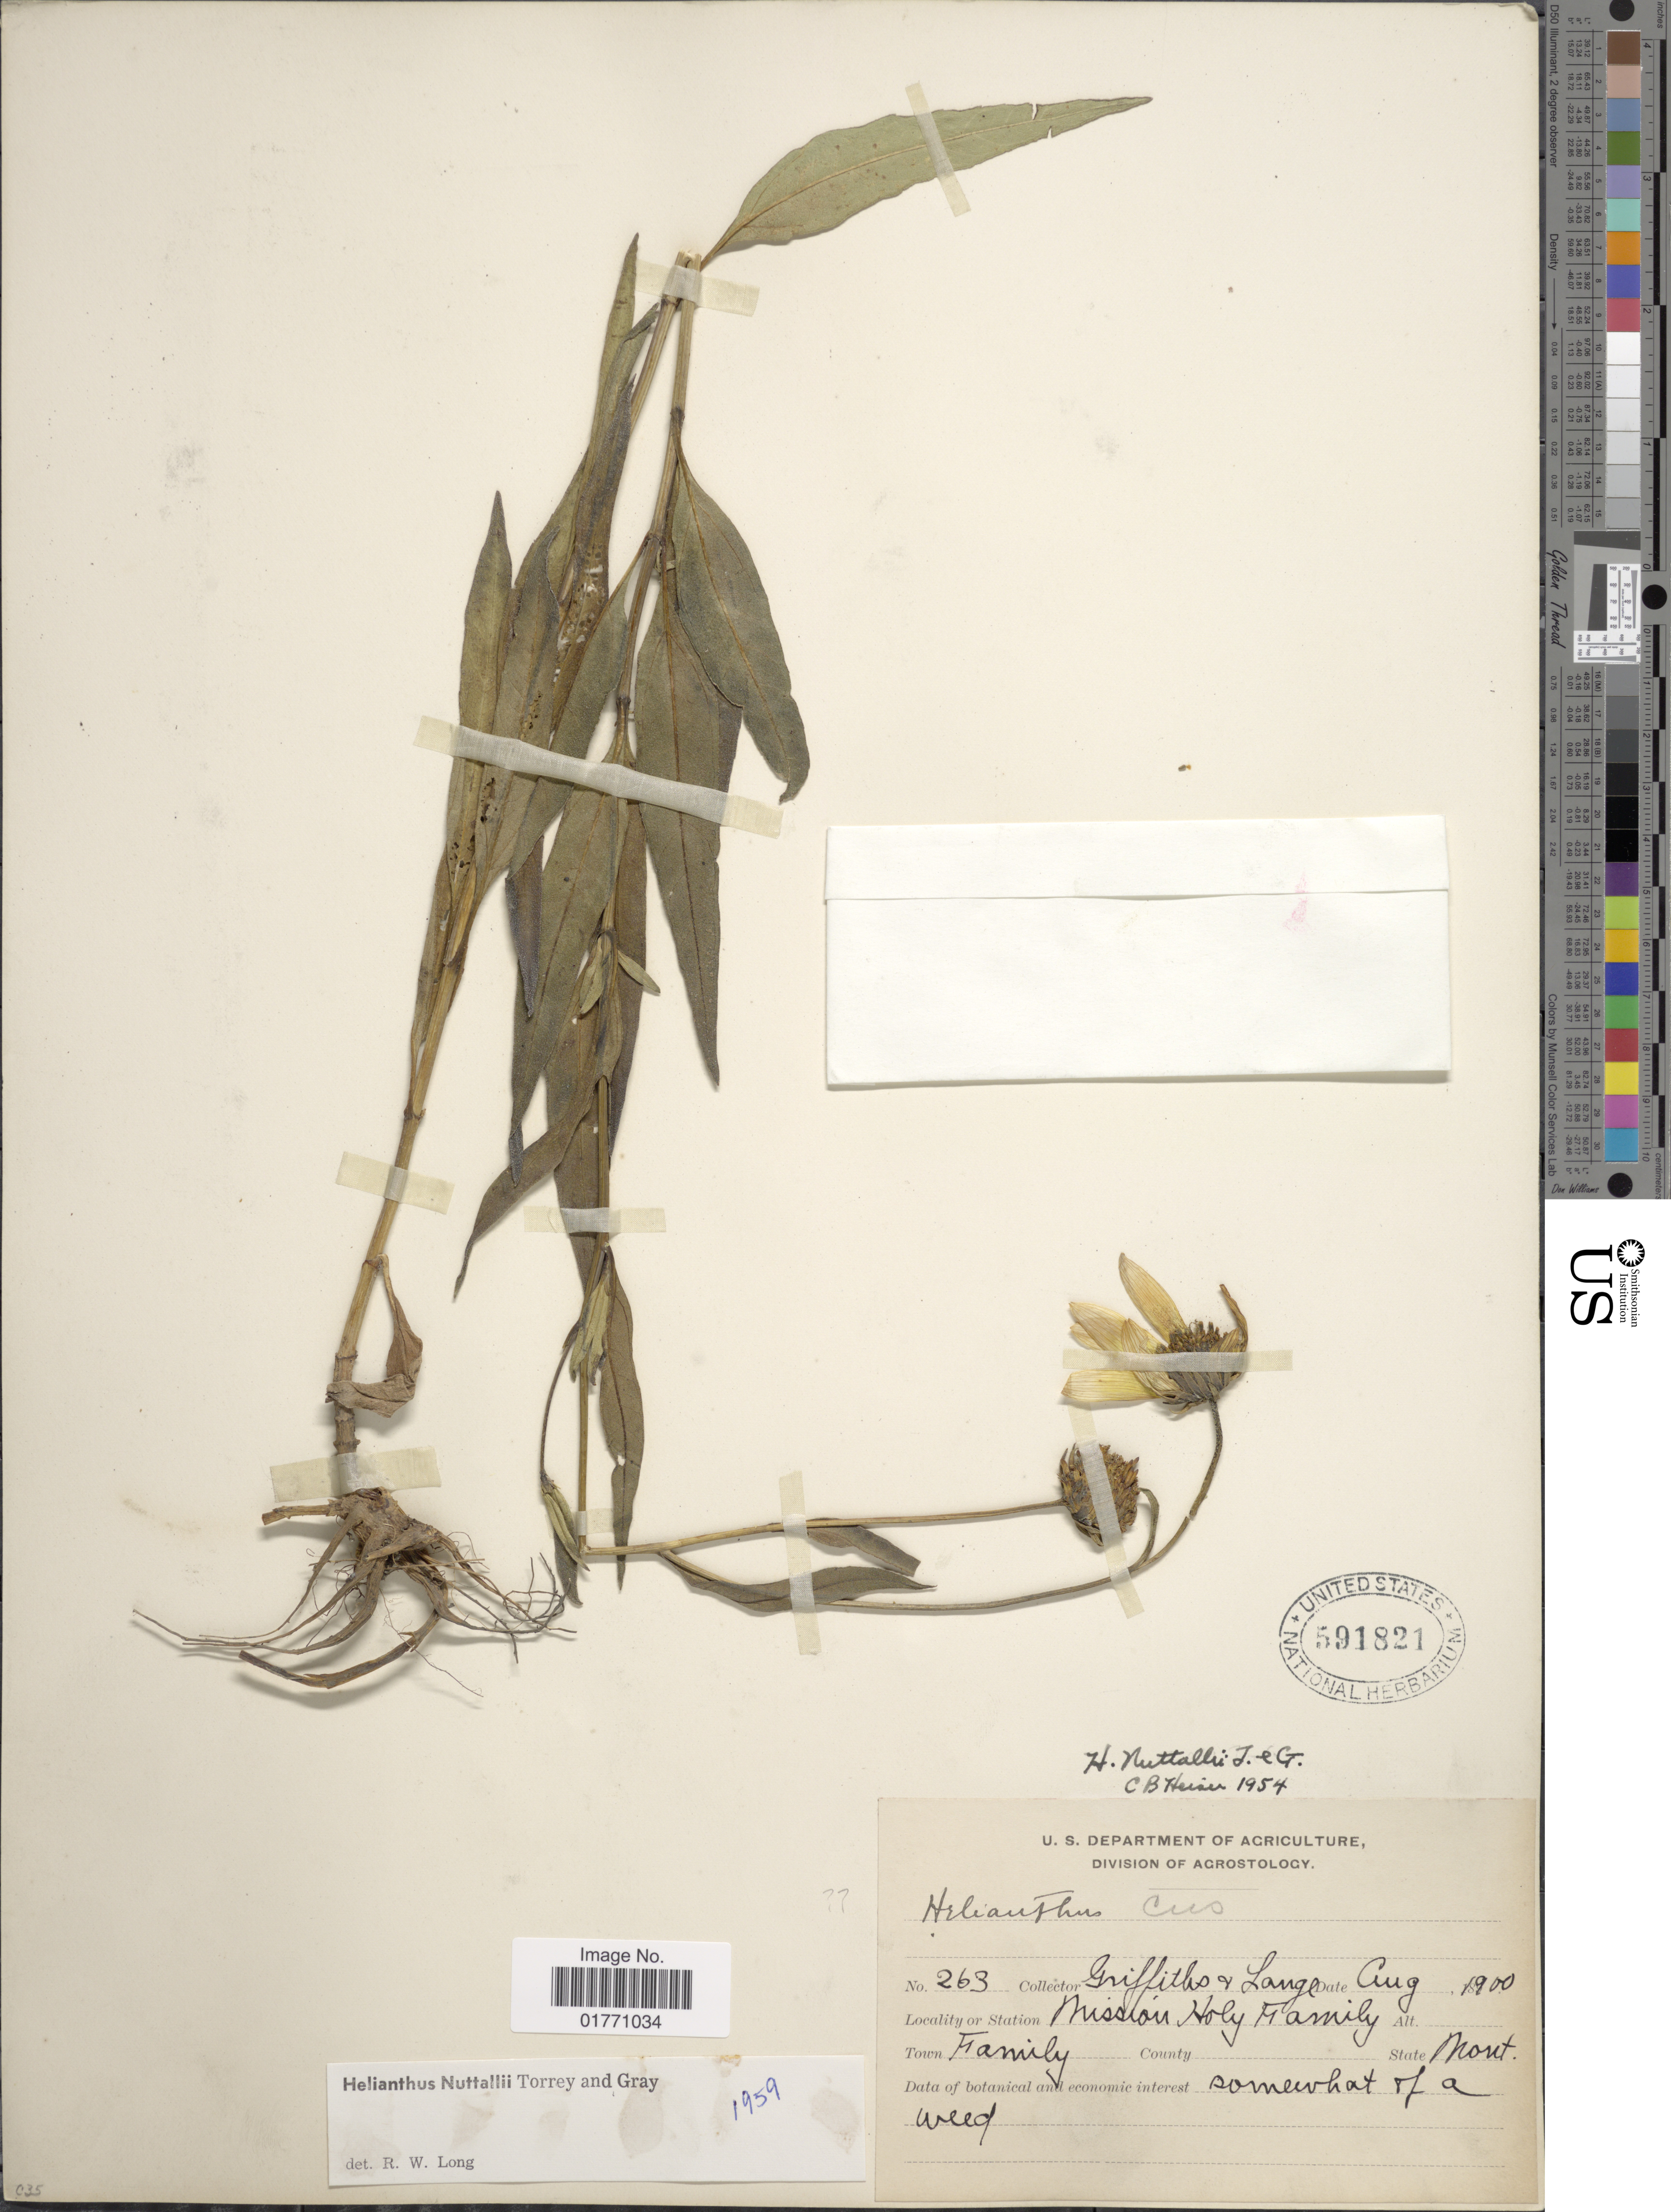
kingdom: Plantae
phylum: Tracheophyta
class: Magnoliopsida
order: Asterales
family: Asteraceae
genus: Helianthus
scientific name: Helianthus nuttallii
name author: Torr. & A. Gray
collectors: -- Griffiths & -- Lange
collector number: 263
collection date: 1900-08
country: United States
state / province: Montana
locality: Mission Holy Family, Town Family.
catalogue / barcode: US 591821